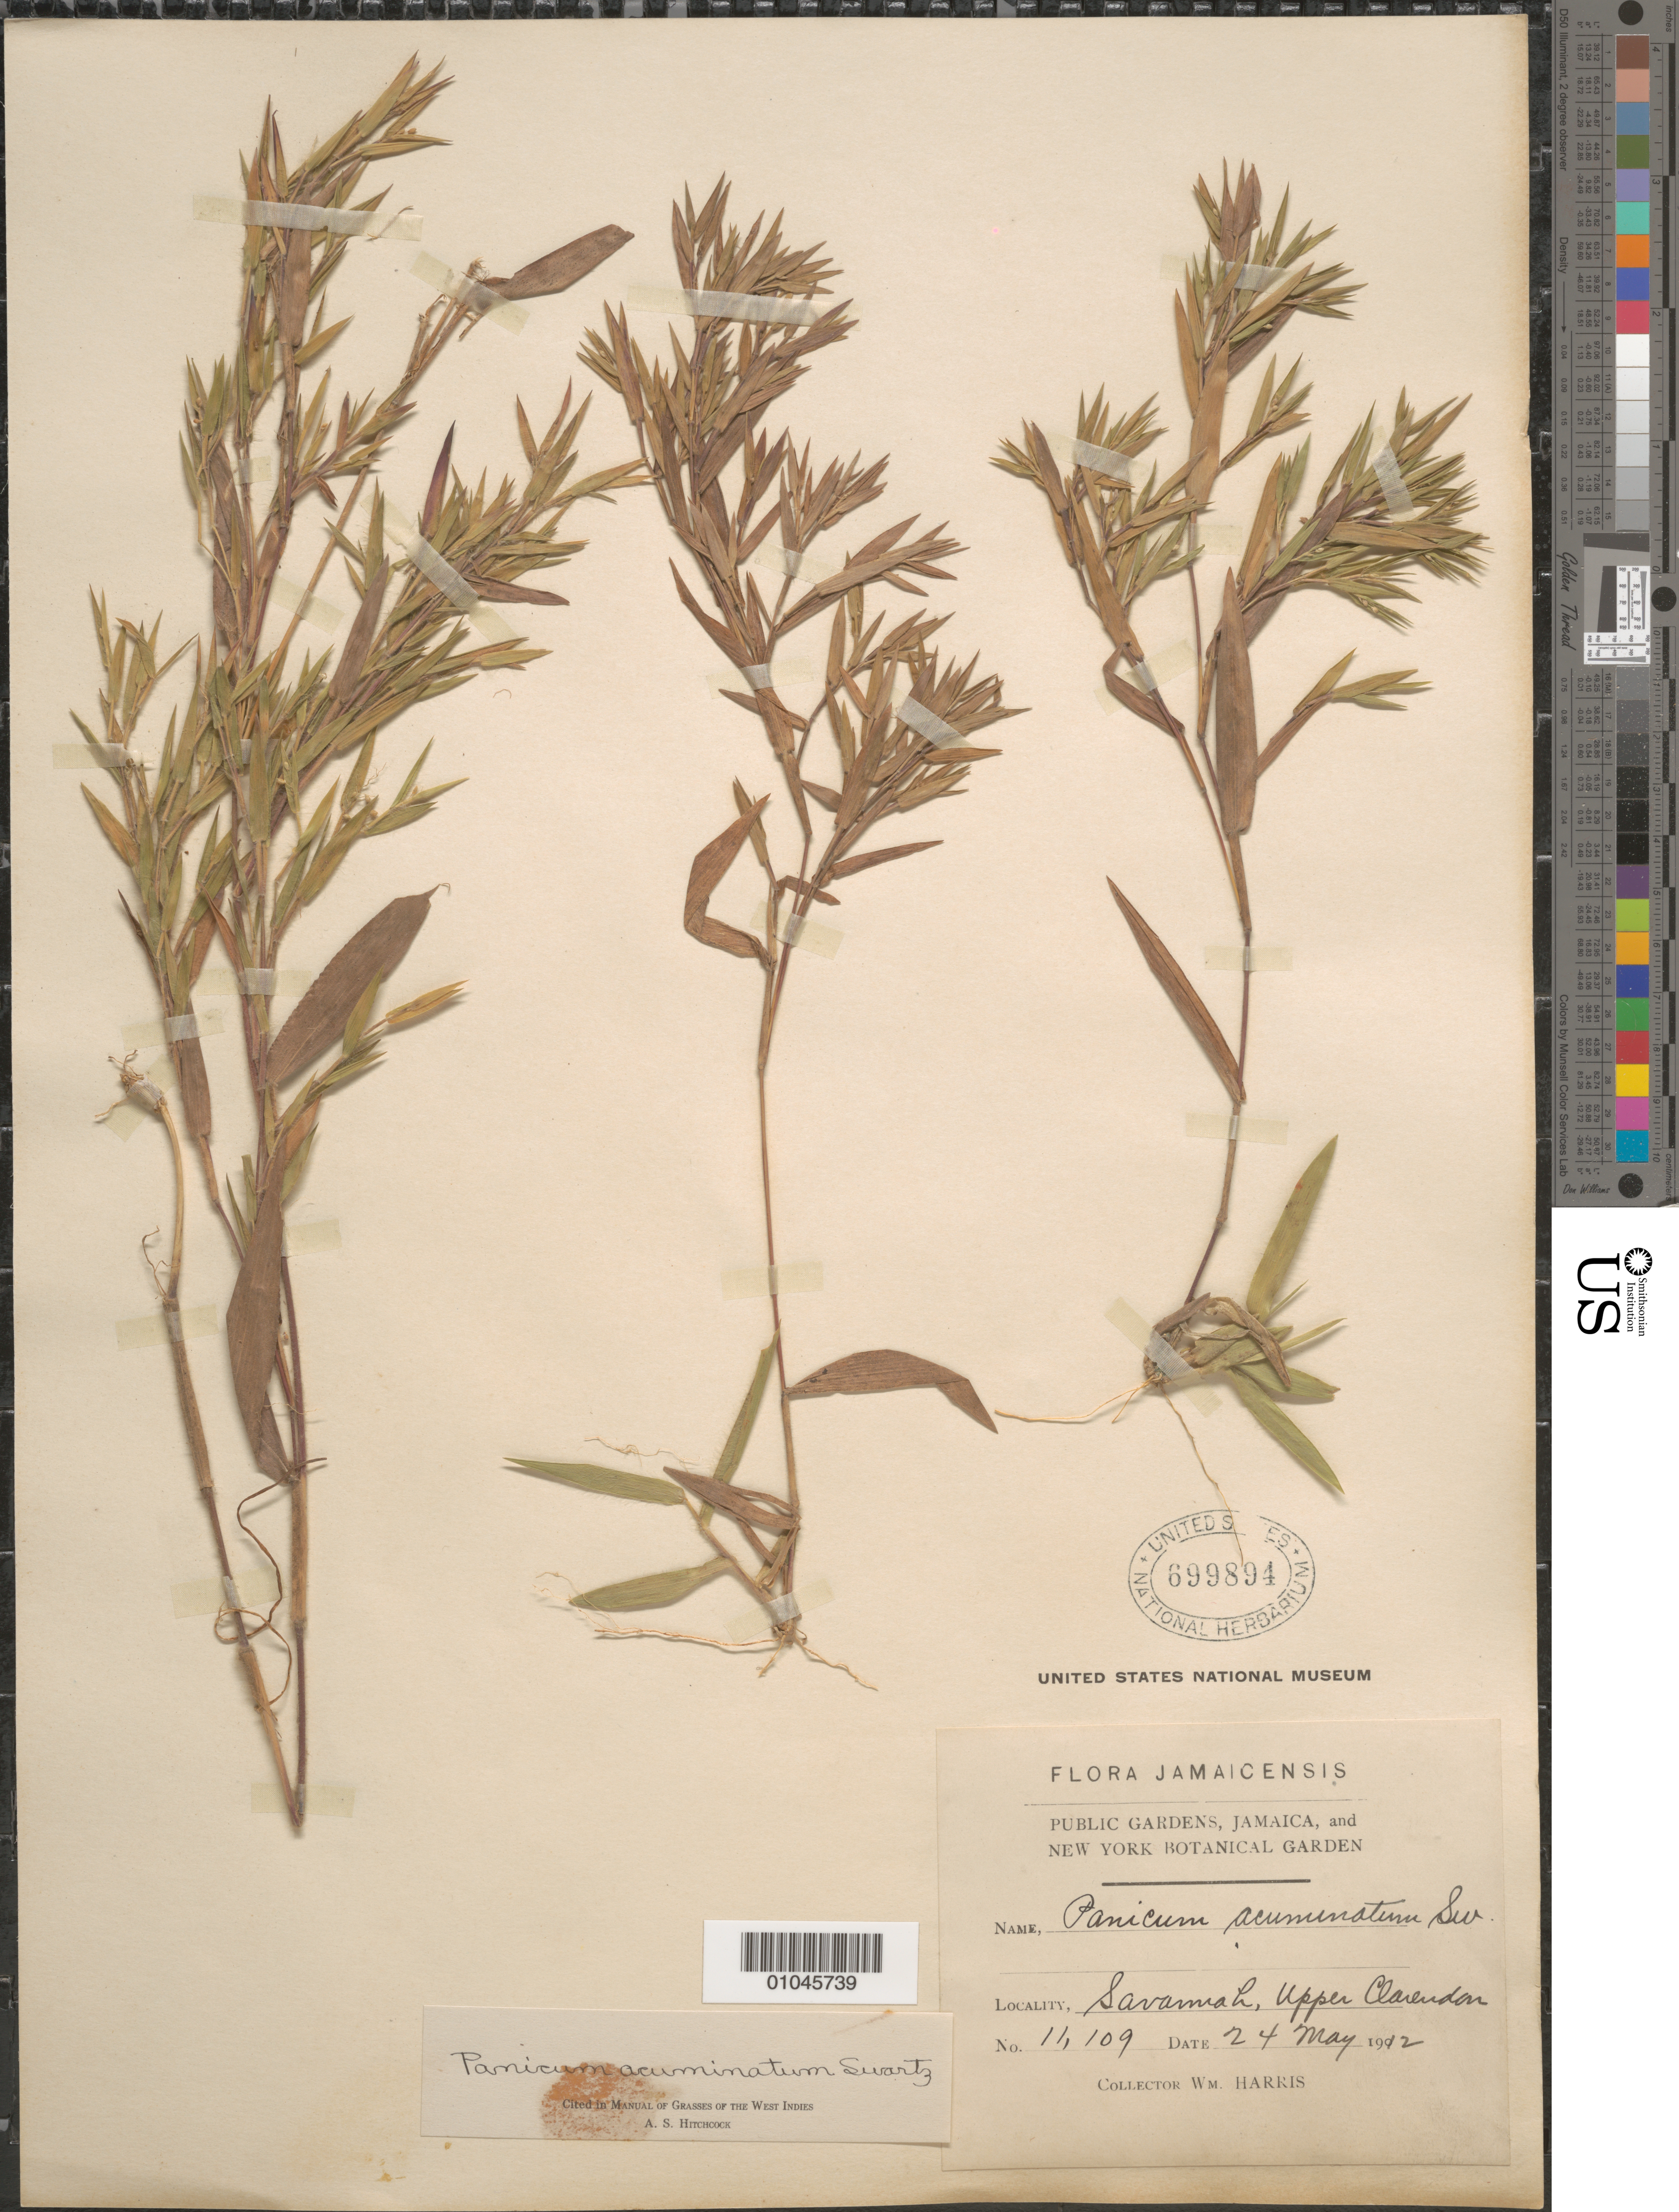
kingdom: Plantae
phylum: Tracheophyta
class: Liliopsida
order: Poales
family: Poaceae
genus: Panicum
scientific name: Panicum aciculare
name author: Desv. ex Poir.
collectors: W. Harris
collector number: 11,109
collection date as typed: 24 May 1912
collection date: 1912-05-24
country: Jamaica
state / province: Clarendon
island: Jamaica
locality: Savannah, upper Claredon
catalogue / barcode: US 699894